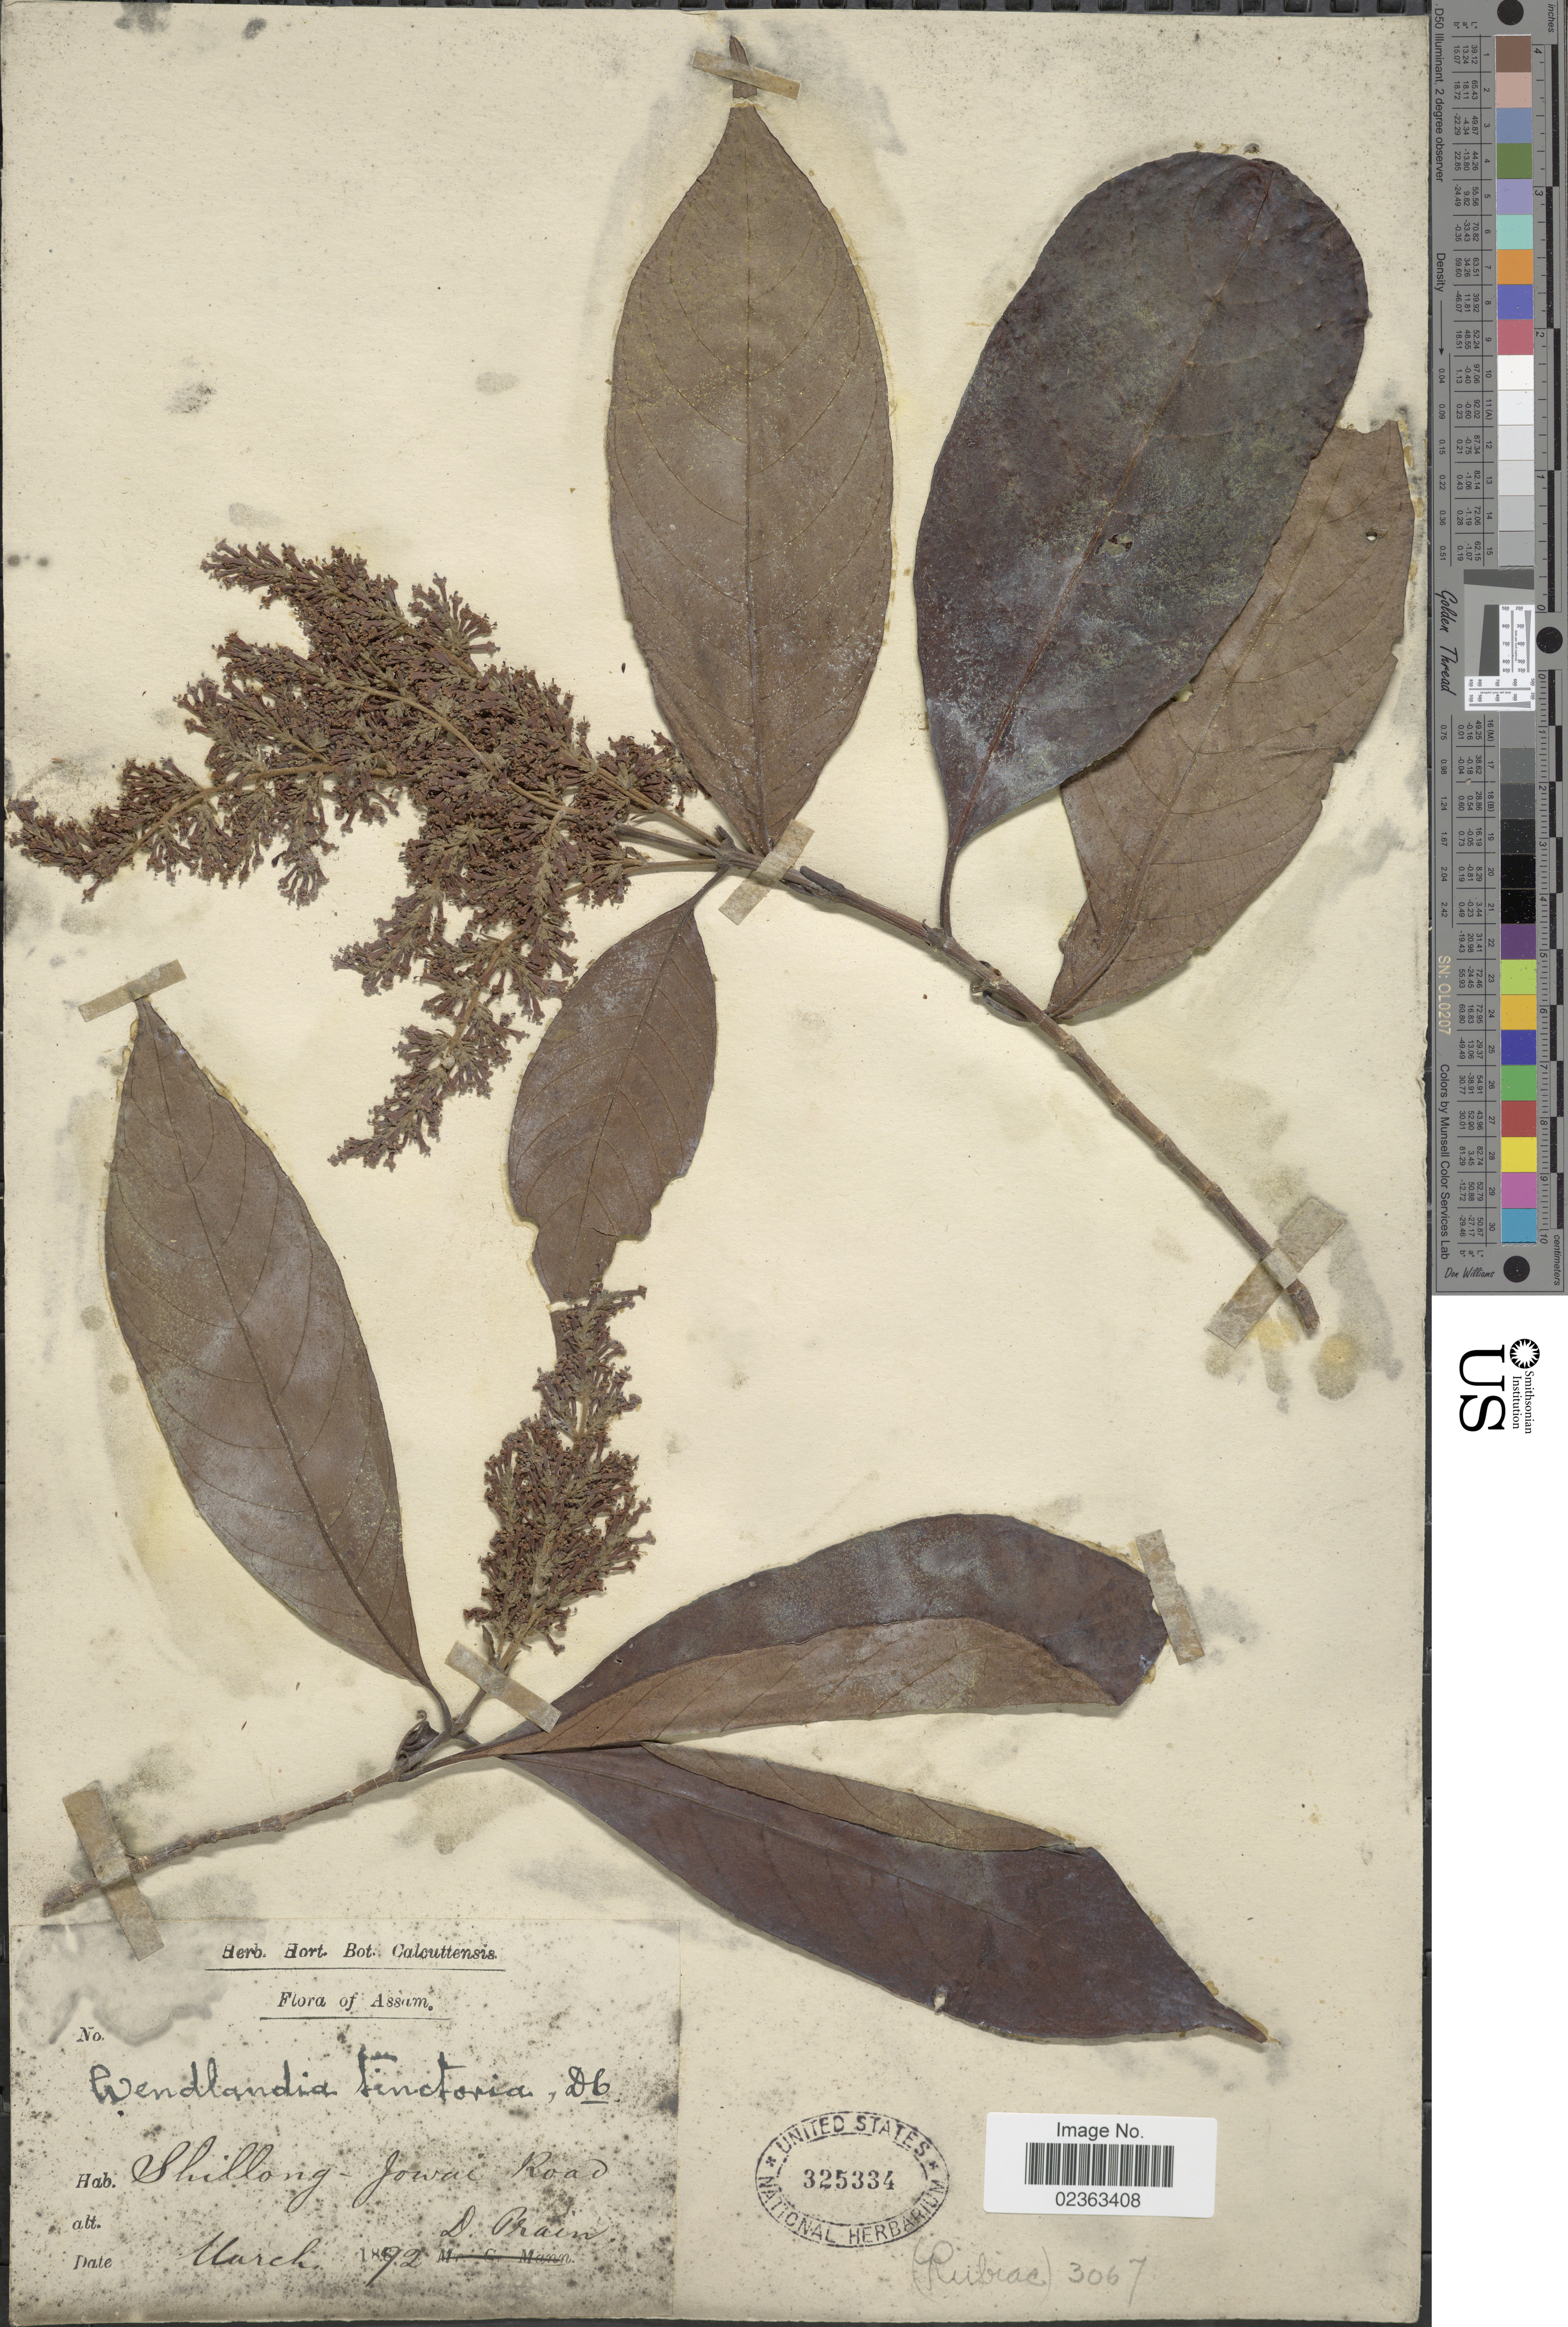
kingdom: Plantae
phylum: Tracheophyta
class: Magnoliopsida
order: Gentianales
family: Rubiaceae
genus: Wendlandia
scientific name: Wendlandia tinctoria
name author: DC.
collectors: D. Prain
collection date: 1892-03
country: India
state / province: Meghalaya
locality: Shillong-Jowai Road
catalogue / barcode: US 325334